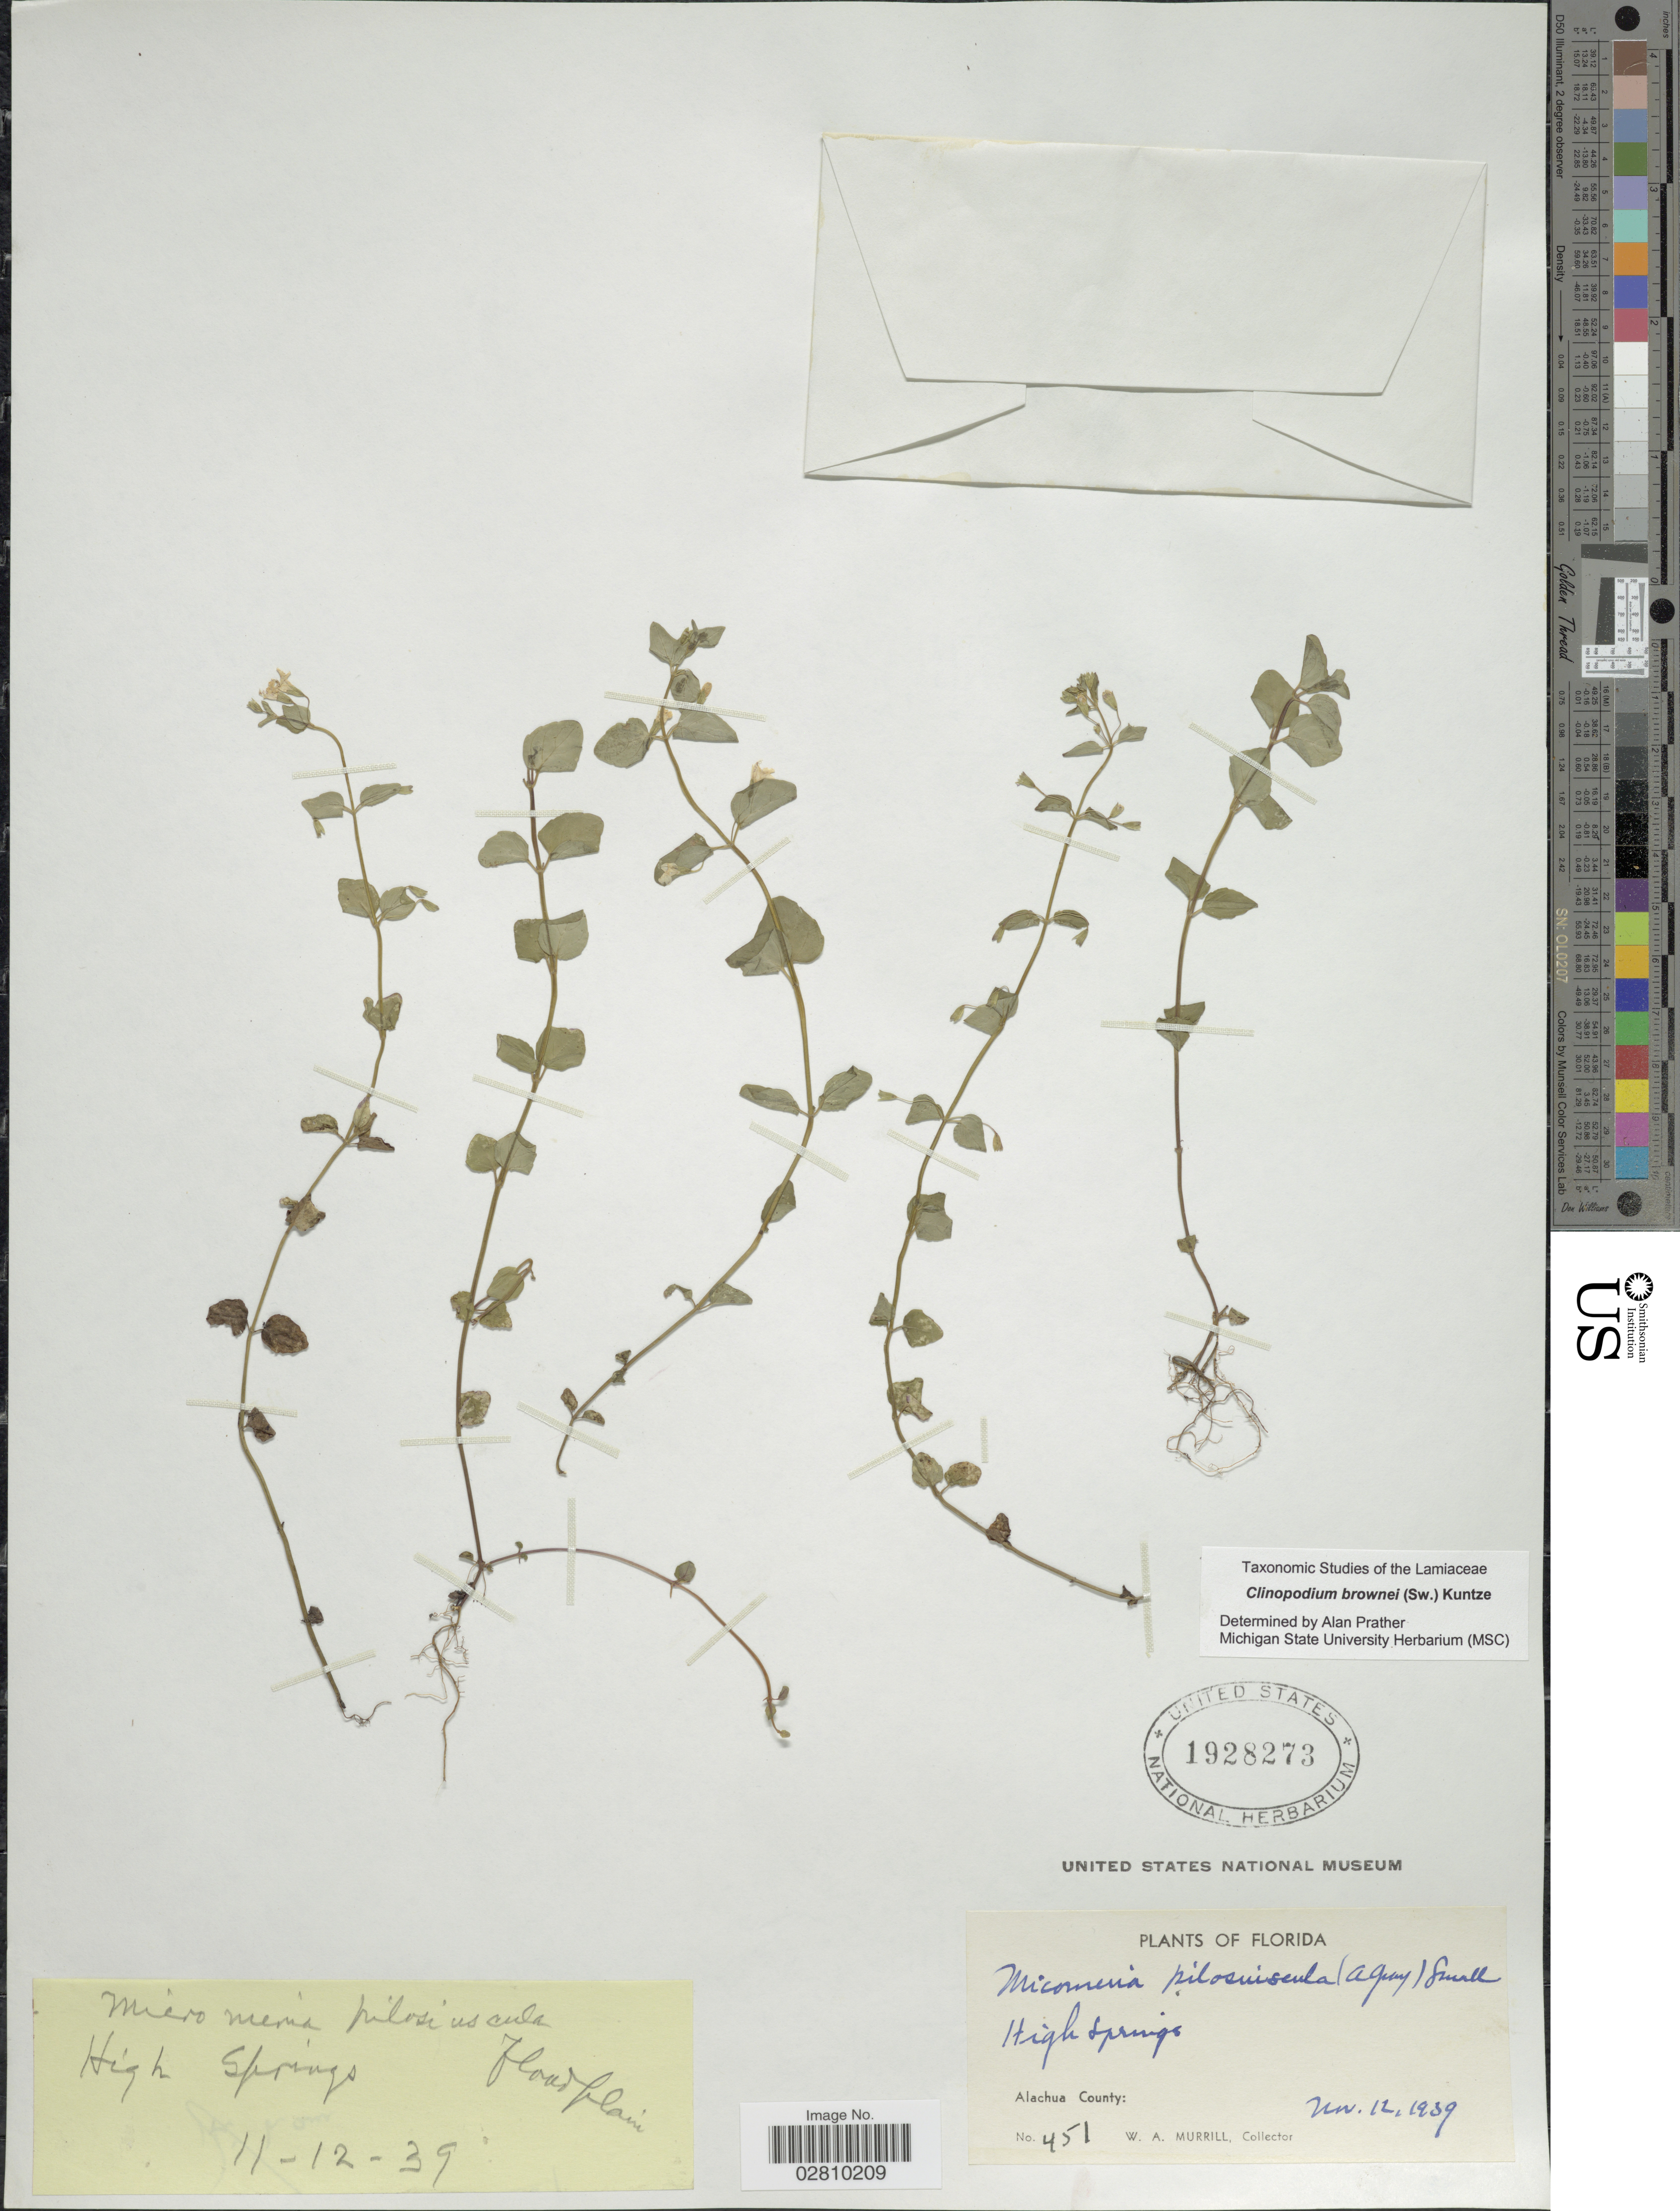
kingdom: Plantae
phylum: Tracheophyta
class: Magnoliopsida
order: Lamiales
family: Lamiaceae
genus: Clinopodium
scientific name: Clinopodium brownei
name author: (Sw.) Kuntze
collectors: W. A. Murrill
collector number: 451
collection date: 1939-11-12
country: United States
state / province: Florida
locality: High Springs. Alachua County.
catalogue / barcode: US 1928273